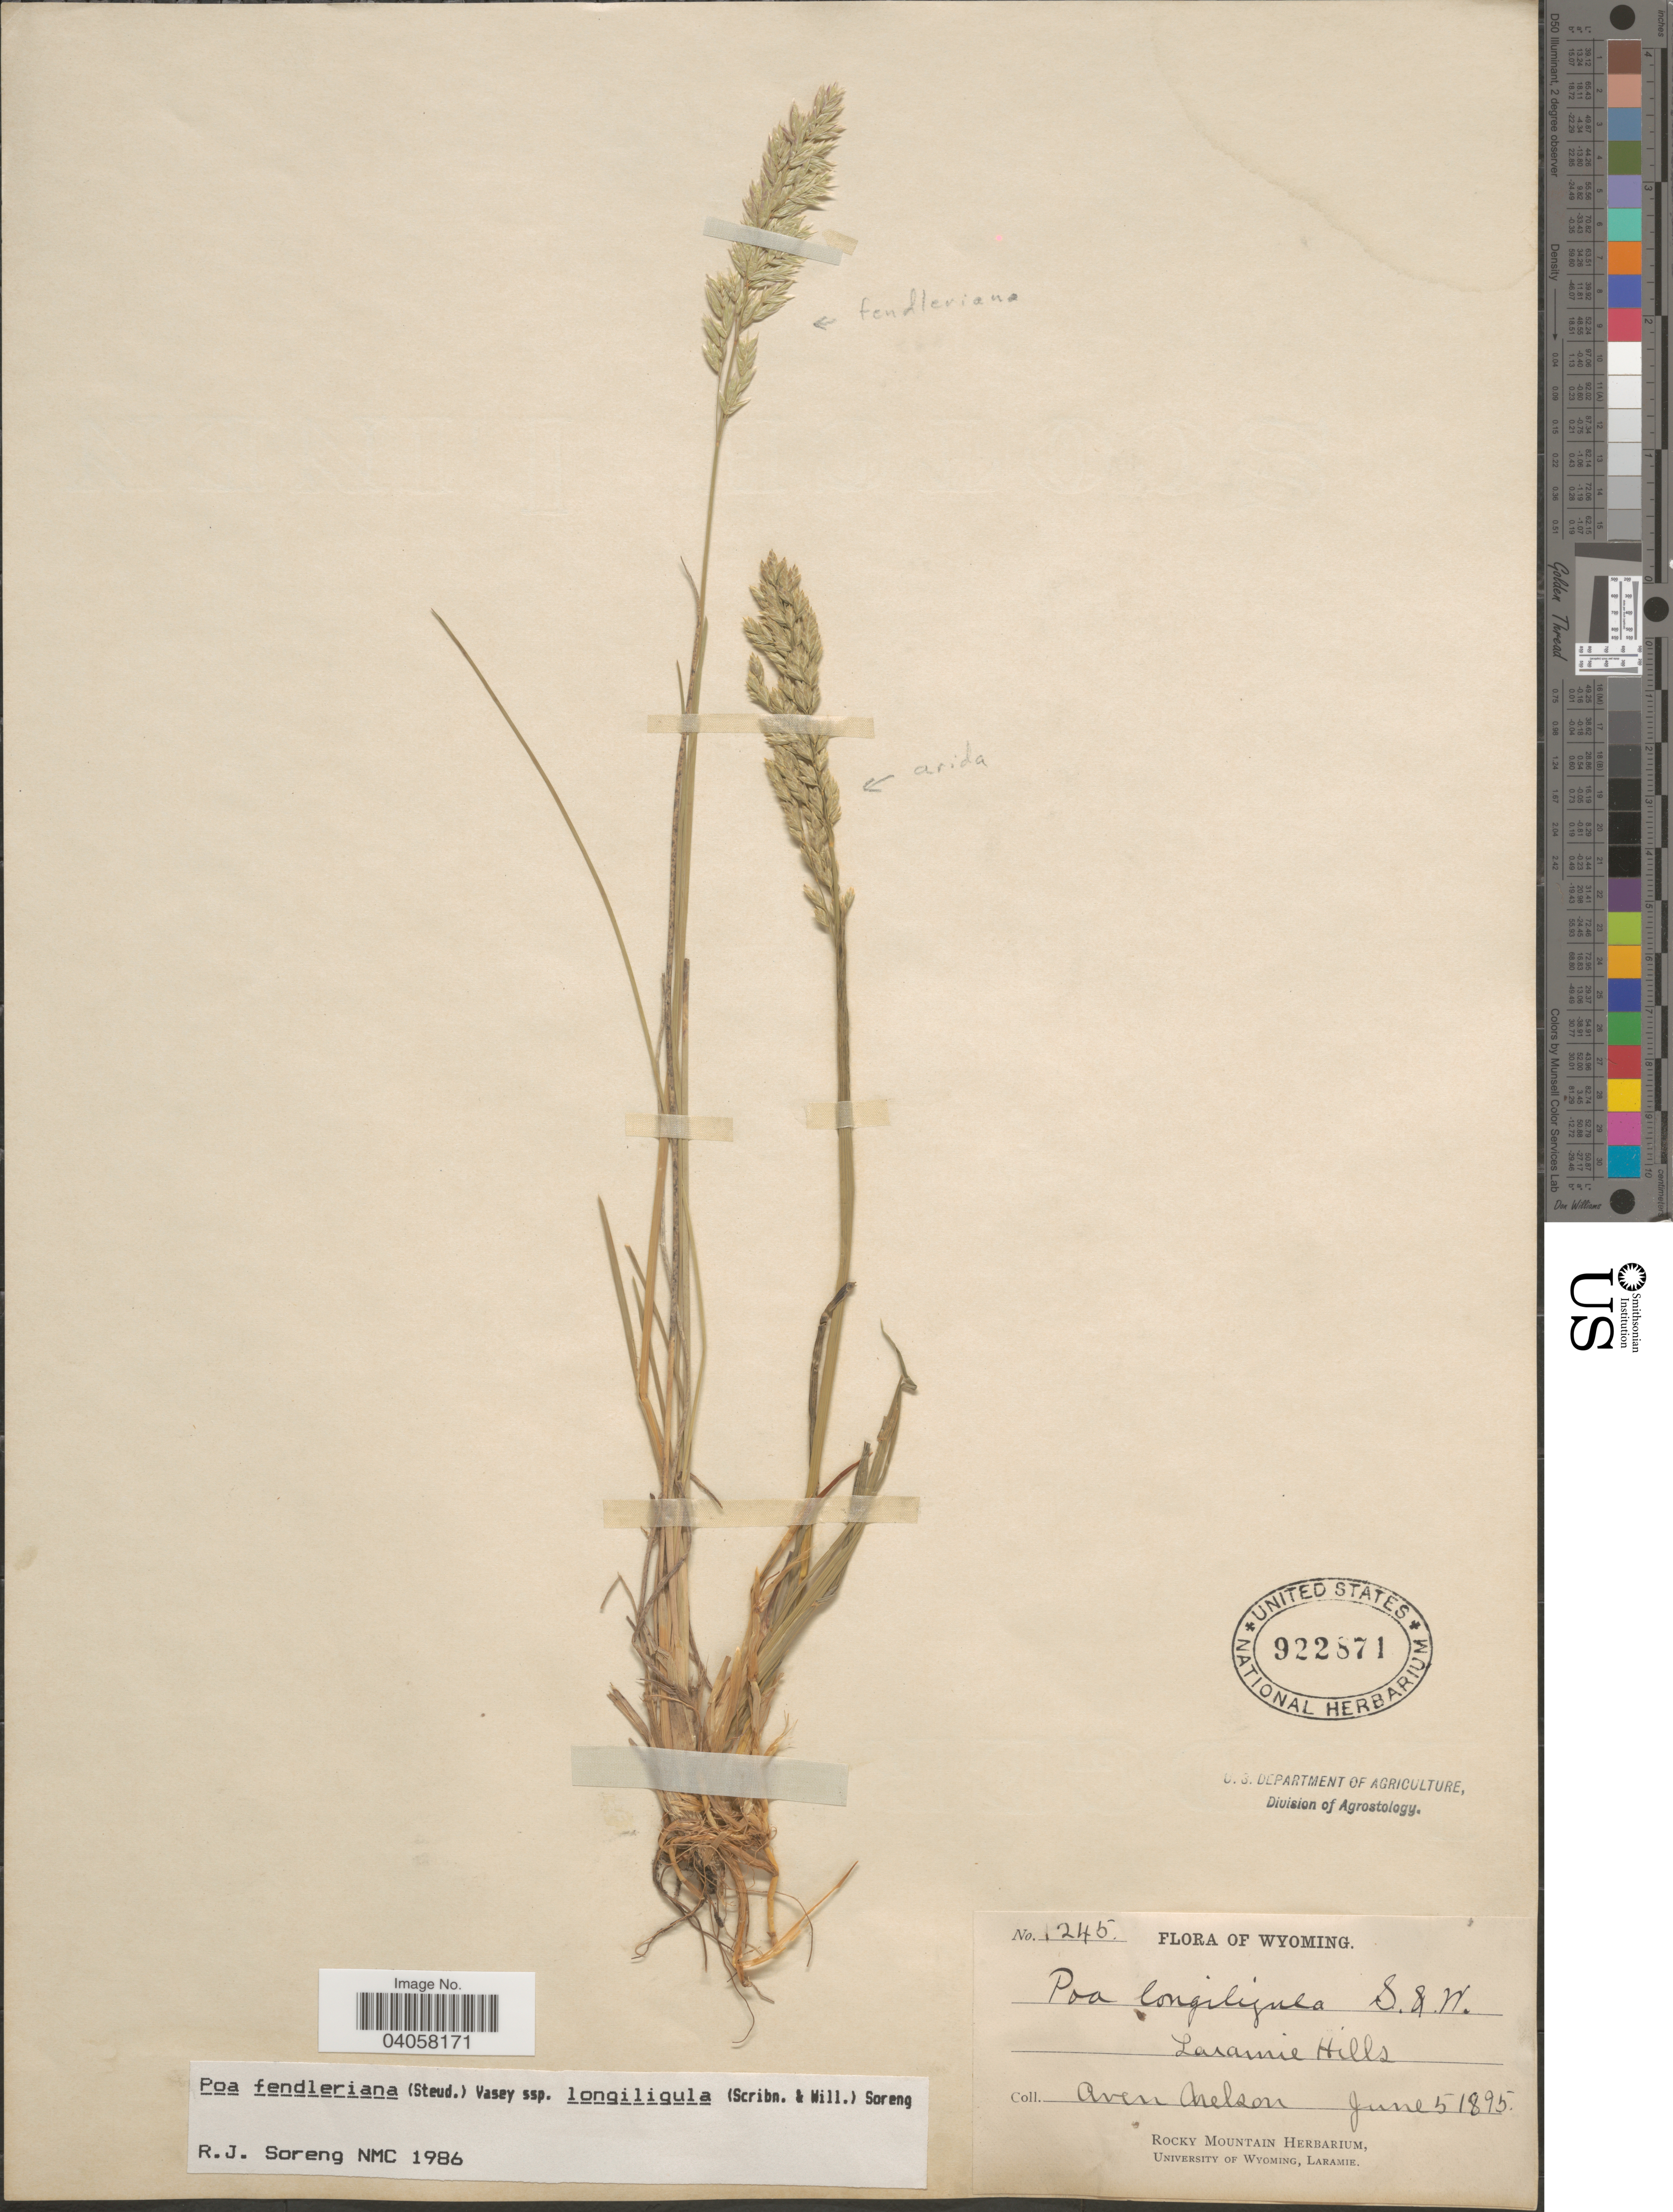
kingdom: Plantae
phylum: Tracheophyta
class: Liliopsida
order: Poales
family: Poaceae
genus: Poa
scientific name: Poa fendleriana subsp. longiligula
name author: (Scribn. & T.A. Williams) Soreng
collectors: A. Nelson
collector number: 1245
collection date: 1895-06-05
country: United States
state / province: Wyoming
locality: Laramie Hills.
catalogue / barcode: US 922871